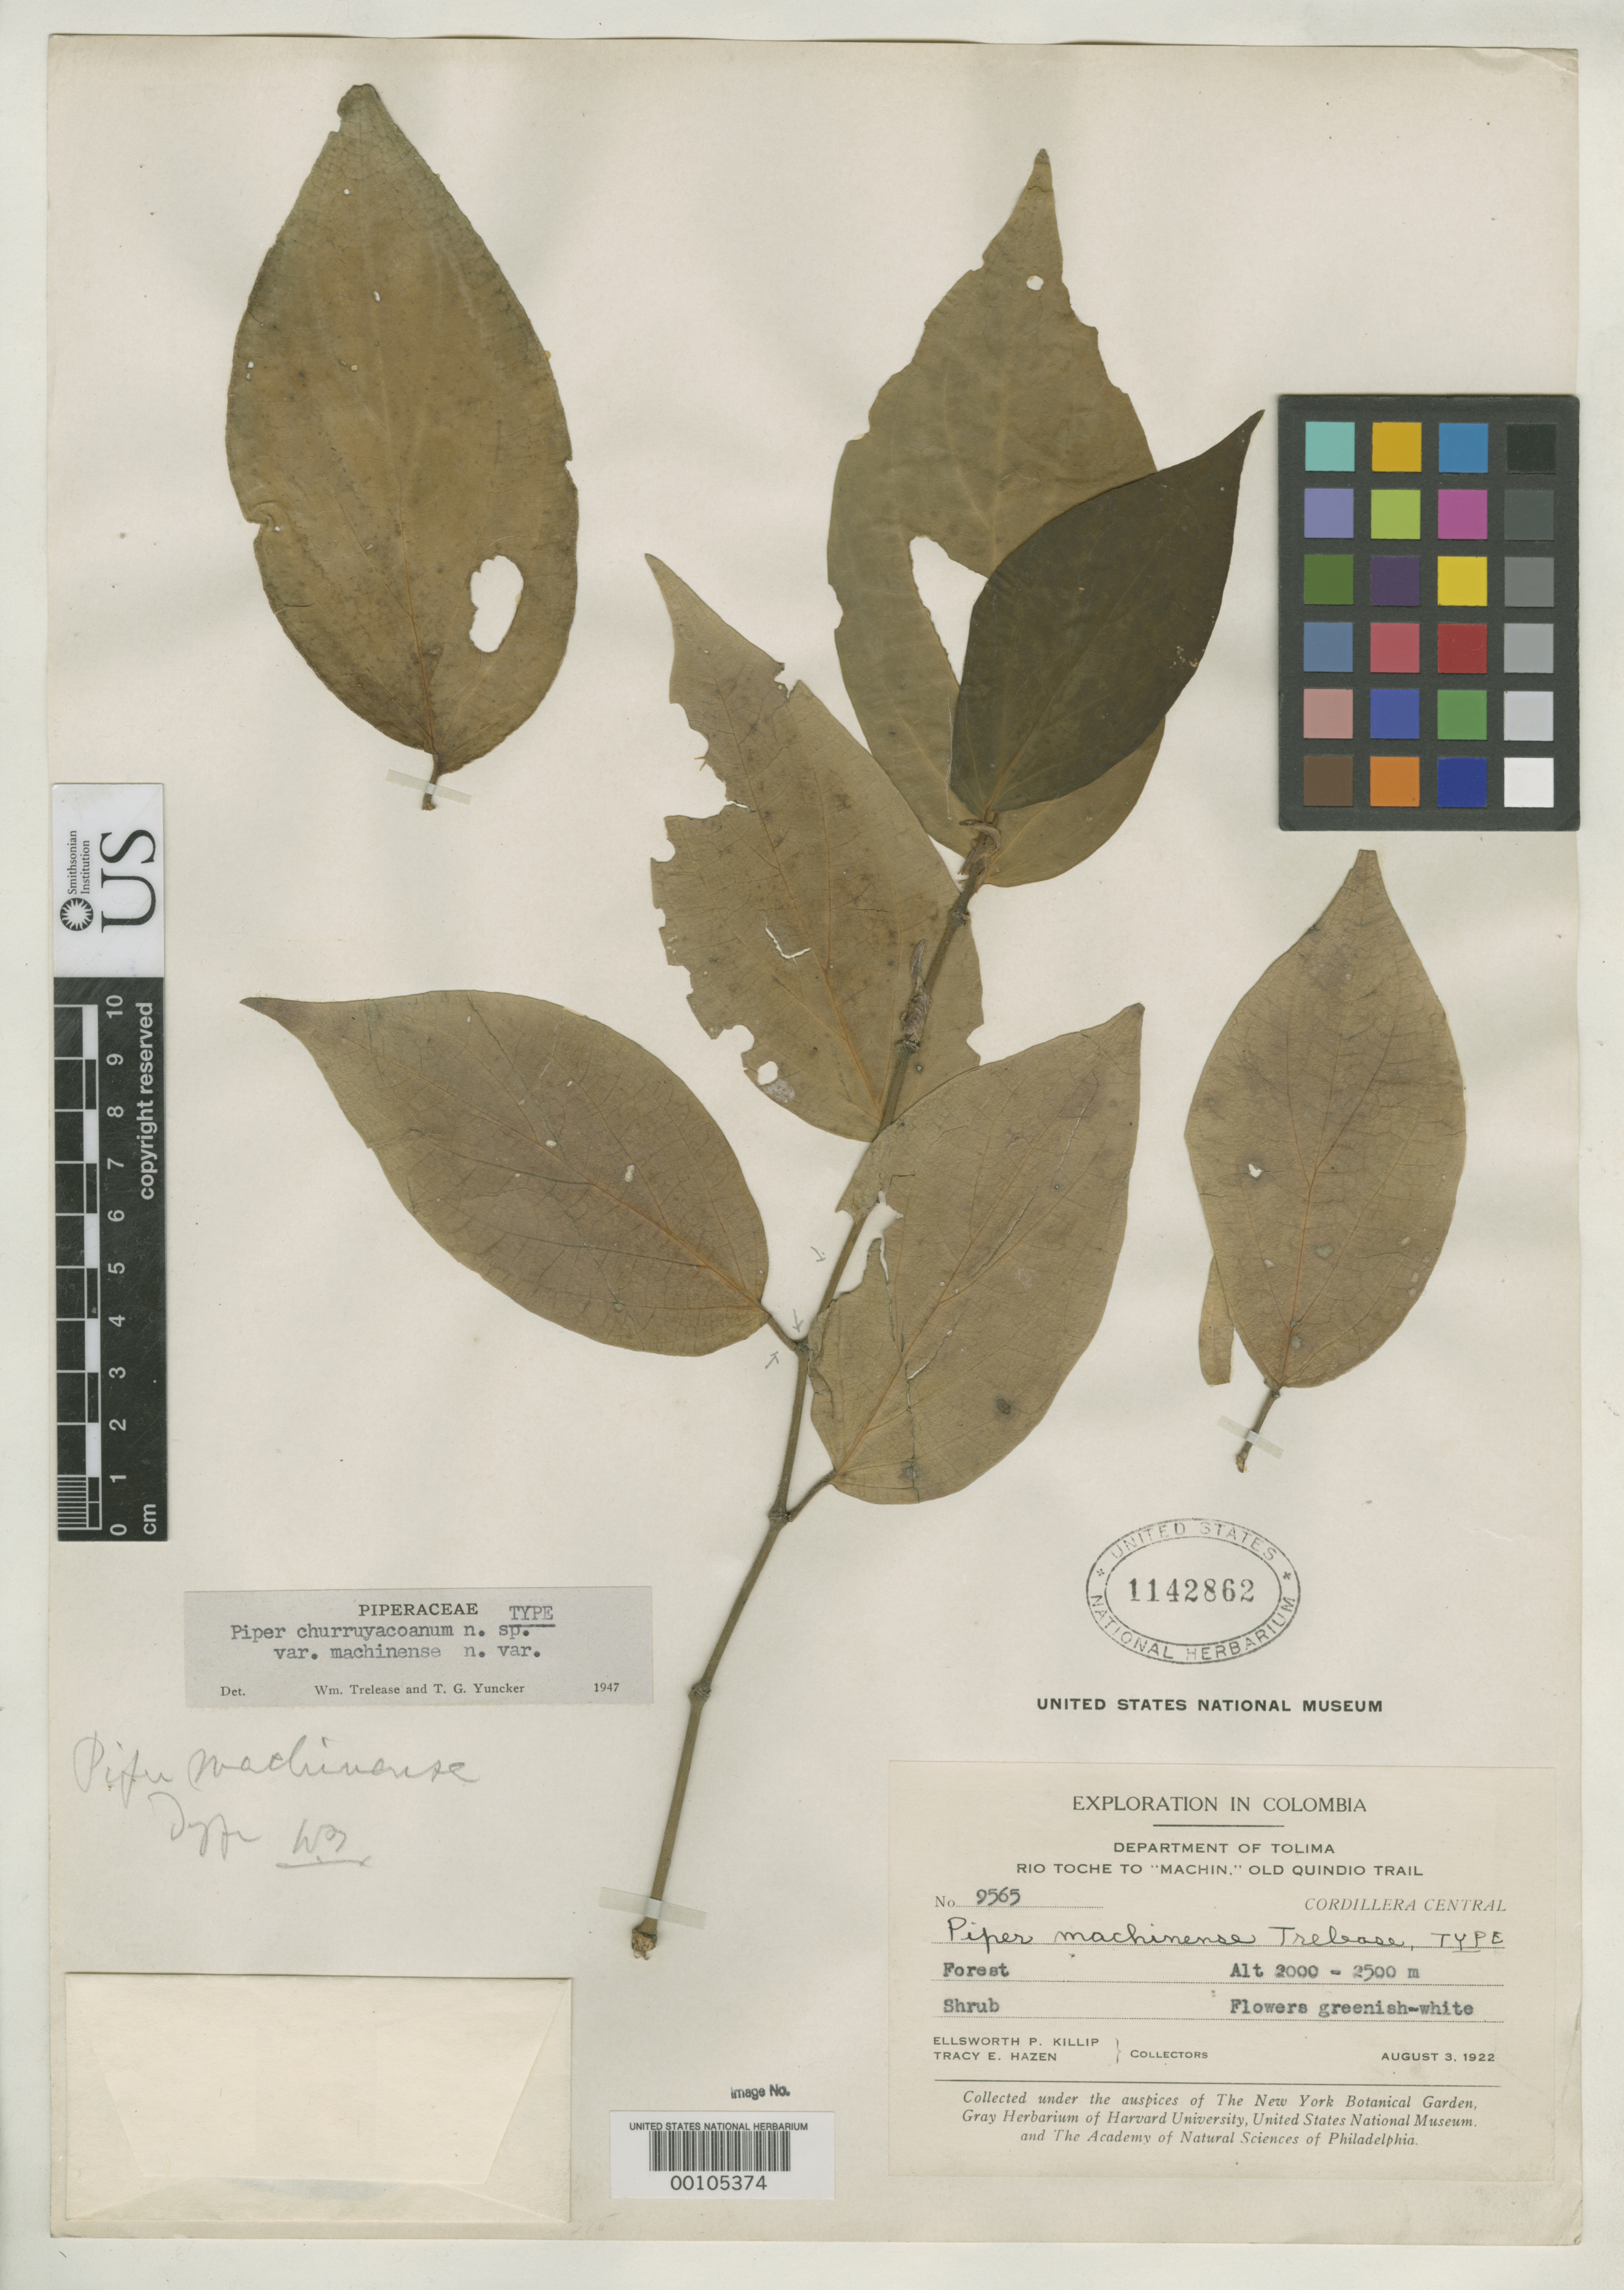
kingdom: Plantae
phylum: Tracheophyta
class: Magnoliopsida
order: Piperales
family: Piperaceae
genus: Piper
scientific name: Piper churruyacoanum var. machinense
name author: Trel. & Yunck.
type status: Holotype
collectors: E. P. Killip & T. E. Hazen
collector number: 9565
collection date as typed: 03 Aug 1922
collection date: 1922-08-03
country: Colombia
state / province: Tolima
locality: Quindo Trail, between Rio Toche and Machin.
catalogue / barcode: US 1142862